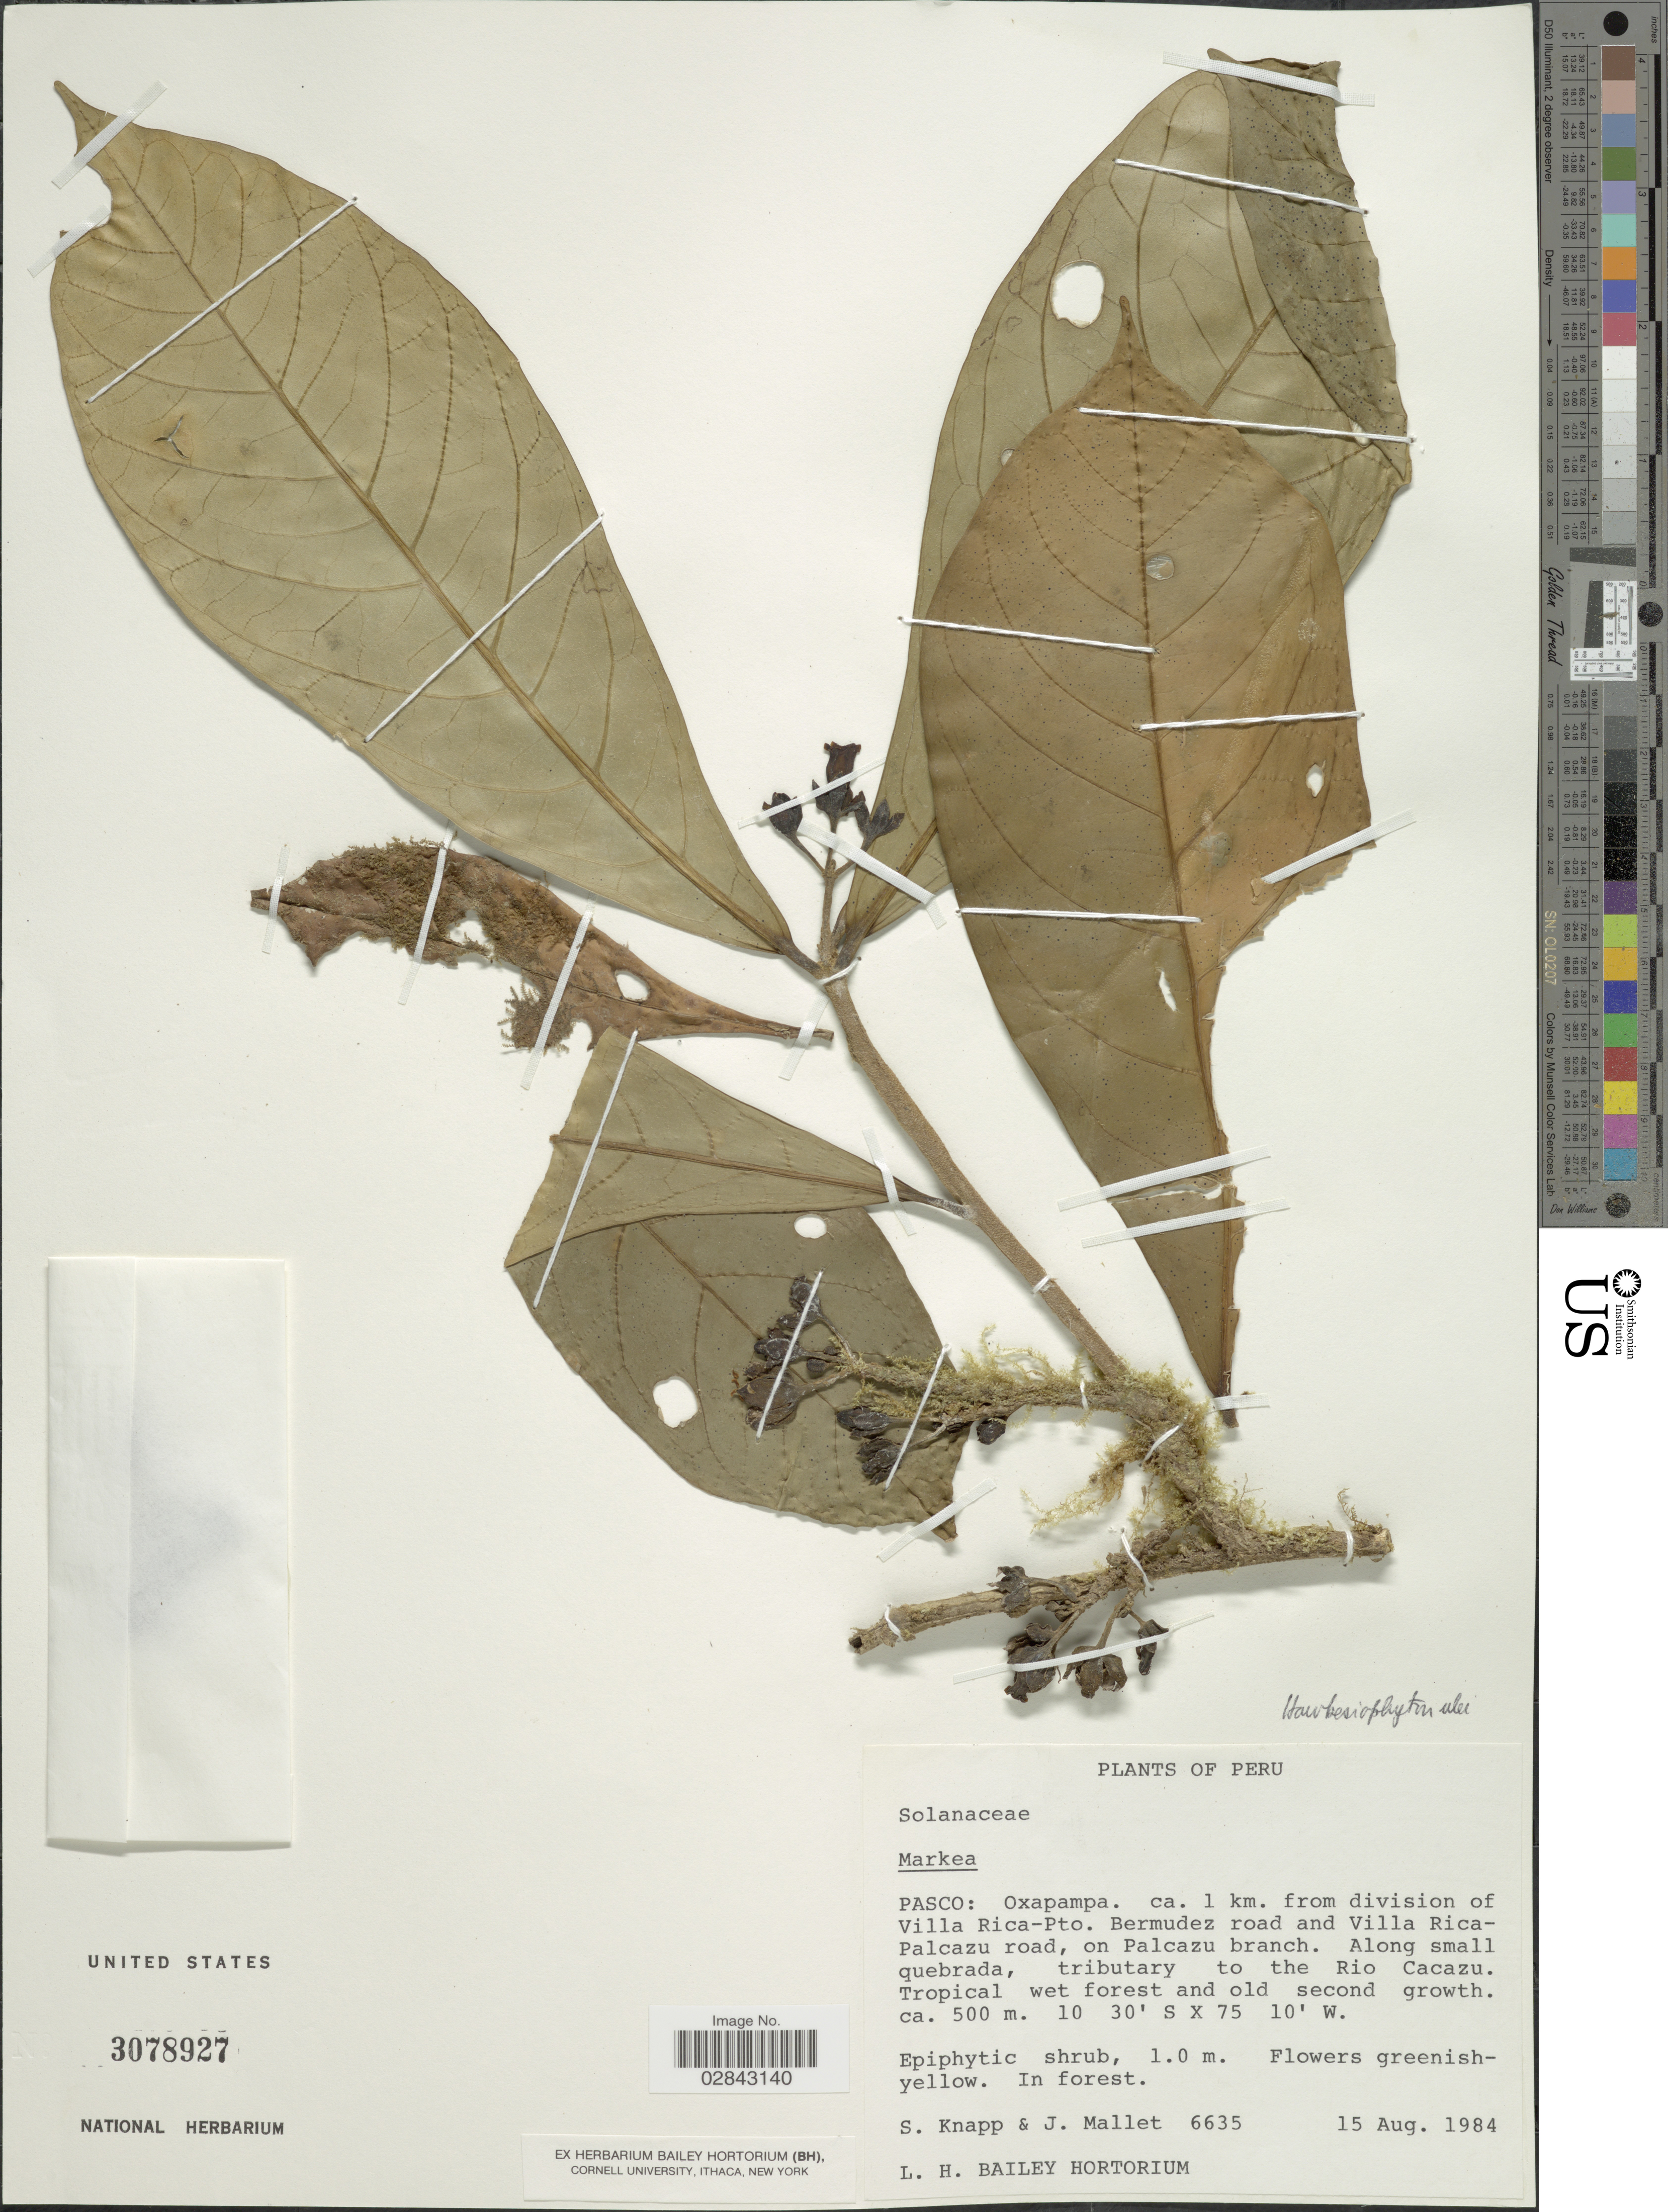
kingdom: Plantae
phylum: Tracheophyta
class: Magnoliopsida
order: Solanales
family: Solanaceae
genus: Hawkesiophyton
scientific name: Hawkesiophyton ulei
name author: (Dammer) Hunz.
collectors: S. Knapp & J. Mallet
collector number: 6635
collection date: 1984-08-15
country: Peru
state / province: Pasco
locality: Oxapampa. ca. 1 km. from division of Villa Rica-Pto. Bermudez road and Villa Rica-Palcazu road, on Palcazu branch. Along small quebrada, tributary to the Rio Cacazu.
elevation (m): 500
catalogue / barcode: US 3078927